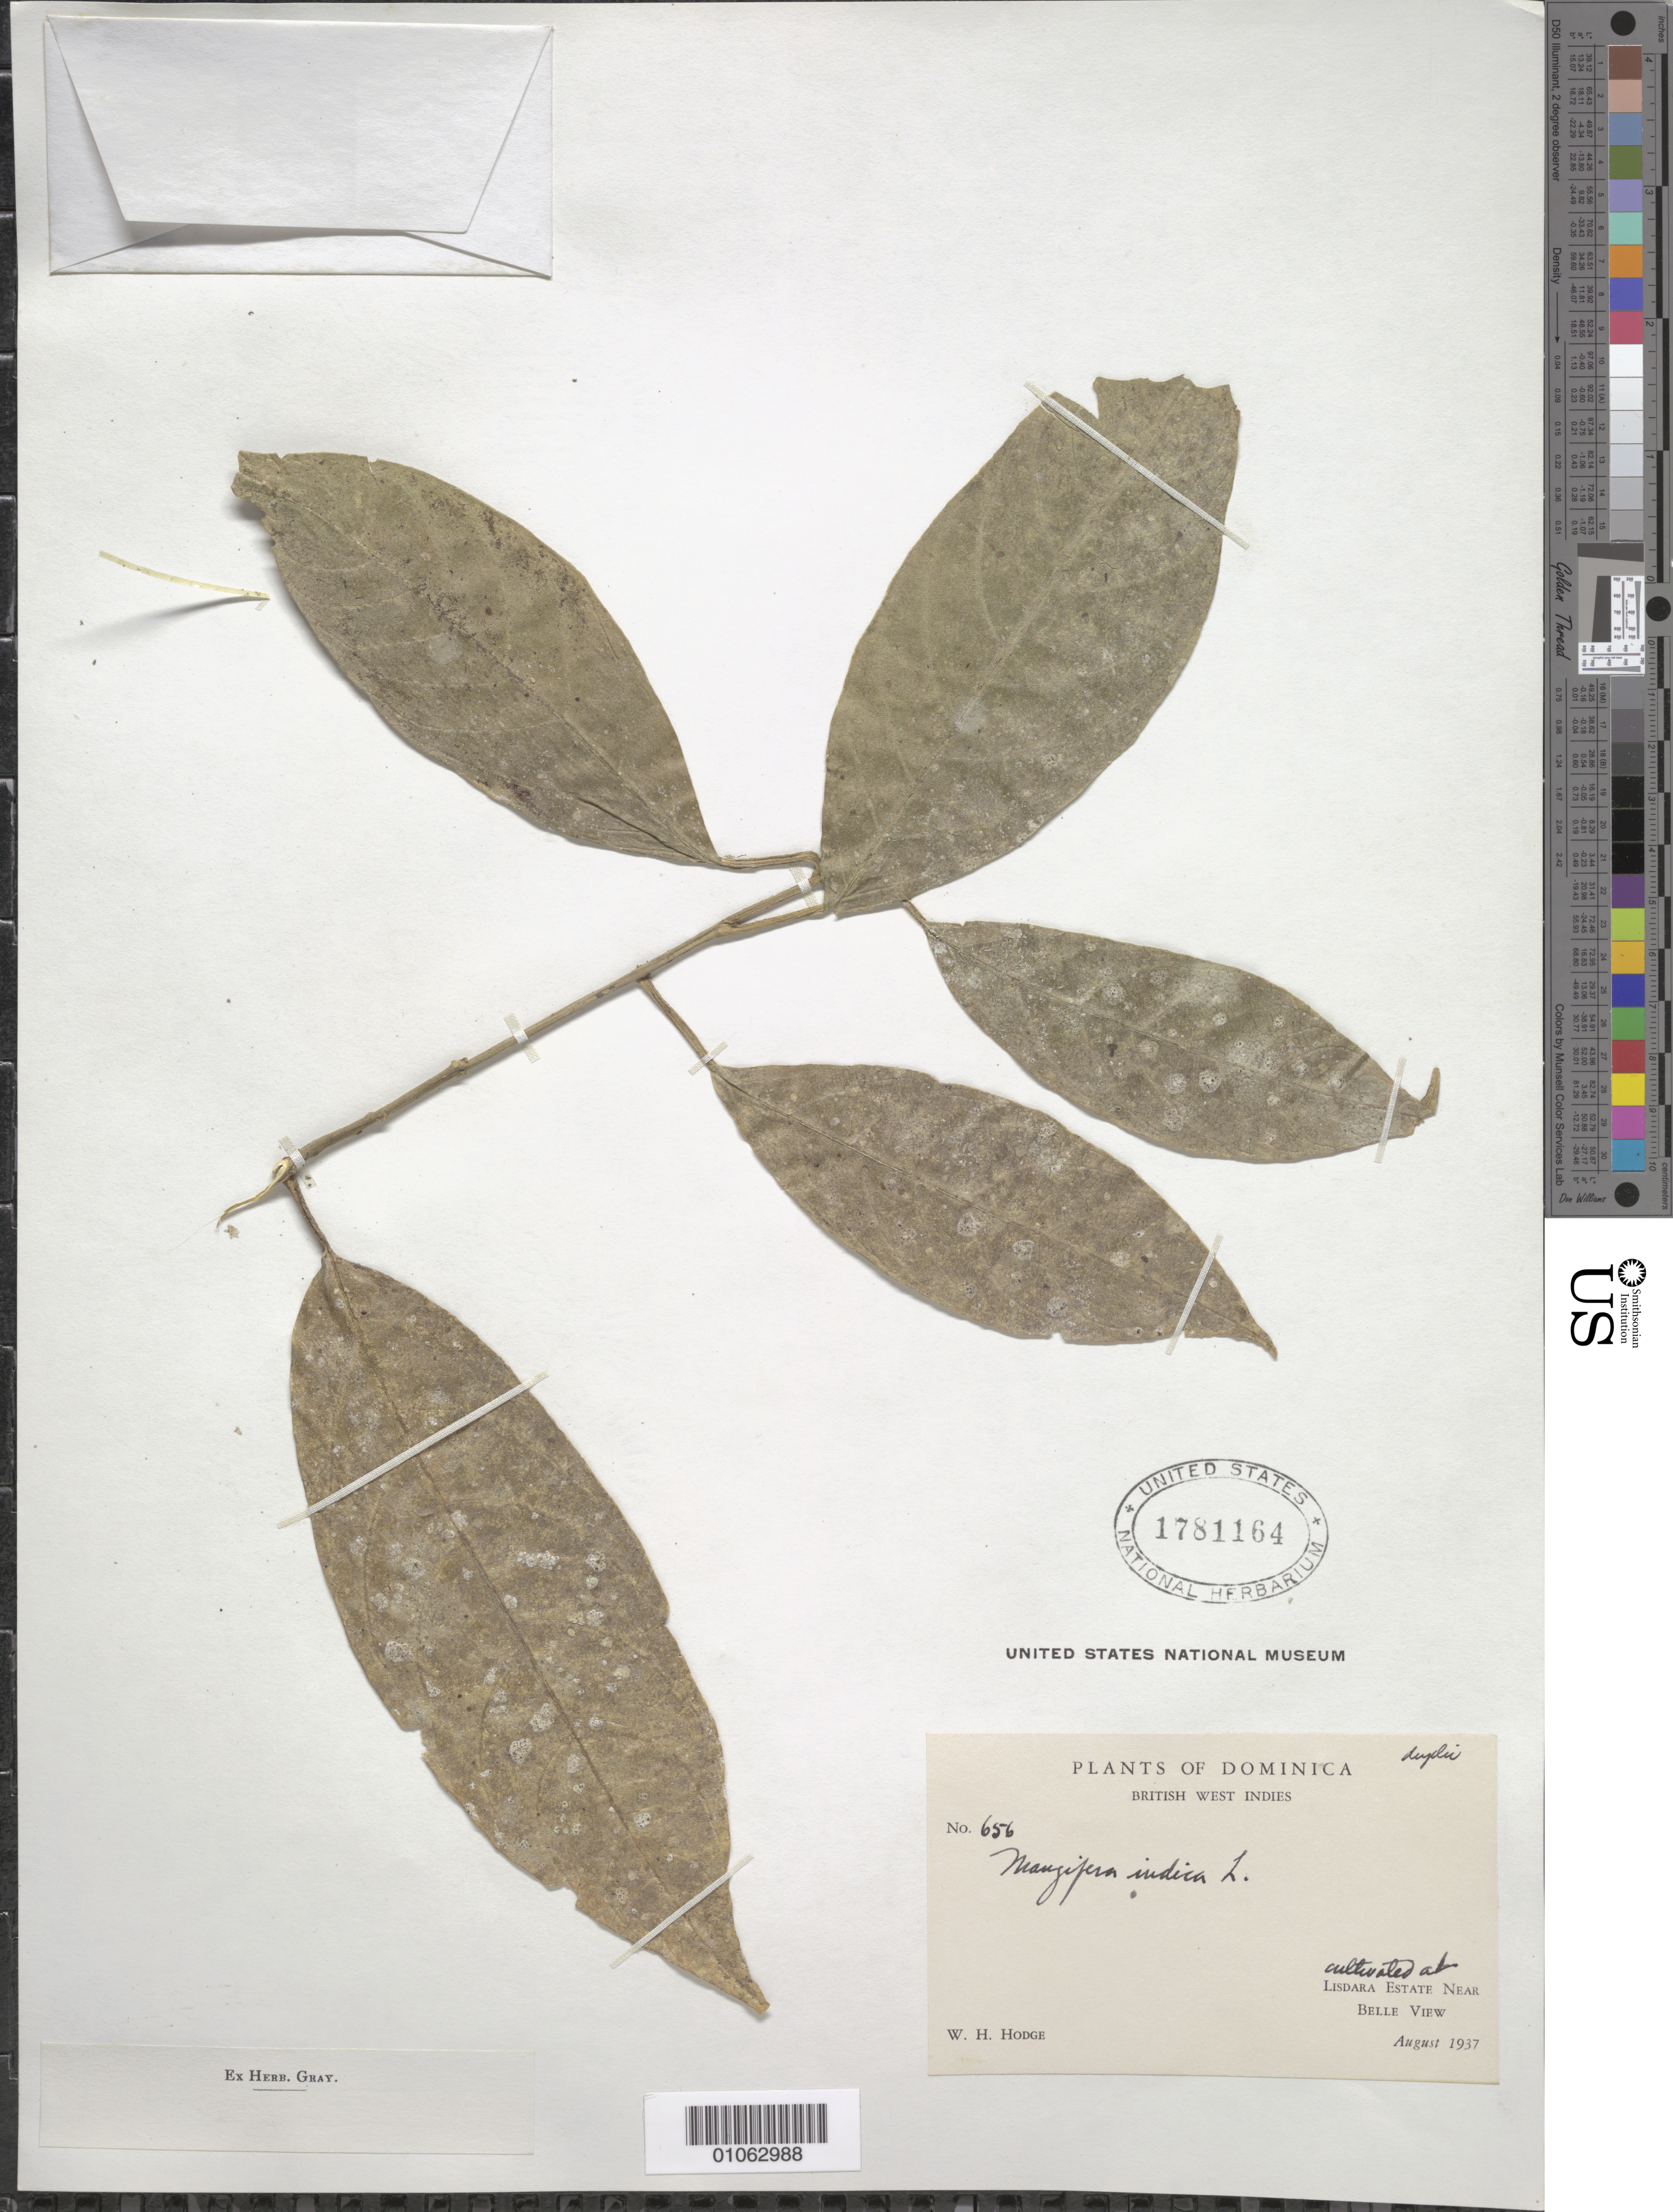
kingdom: Plantae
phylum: Tracheophyta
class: Magnoliopsida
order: Sapindales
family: Anacardiaceae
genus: Mangifera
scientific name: Mangifera indica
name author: L.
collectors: W. Hodge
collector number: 656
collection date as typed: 01 Aug 1937 to 31 Aug 1937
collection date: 1937-08-01/1937-08-31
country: Dominica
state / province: St. George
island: Dominica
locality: Lisdara state, near Belle view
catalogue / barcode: US 1781164